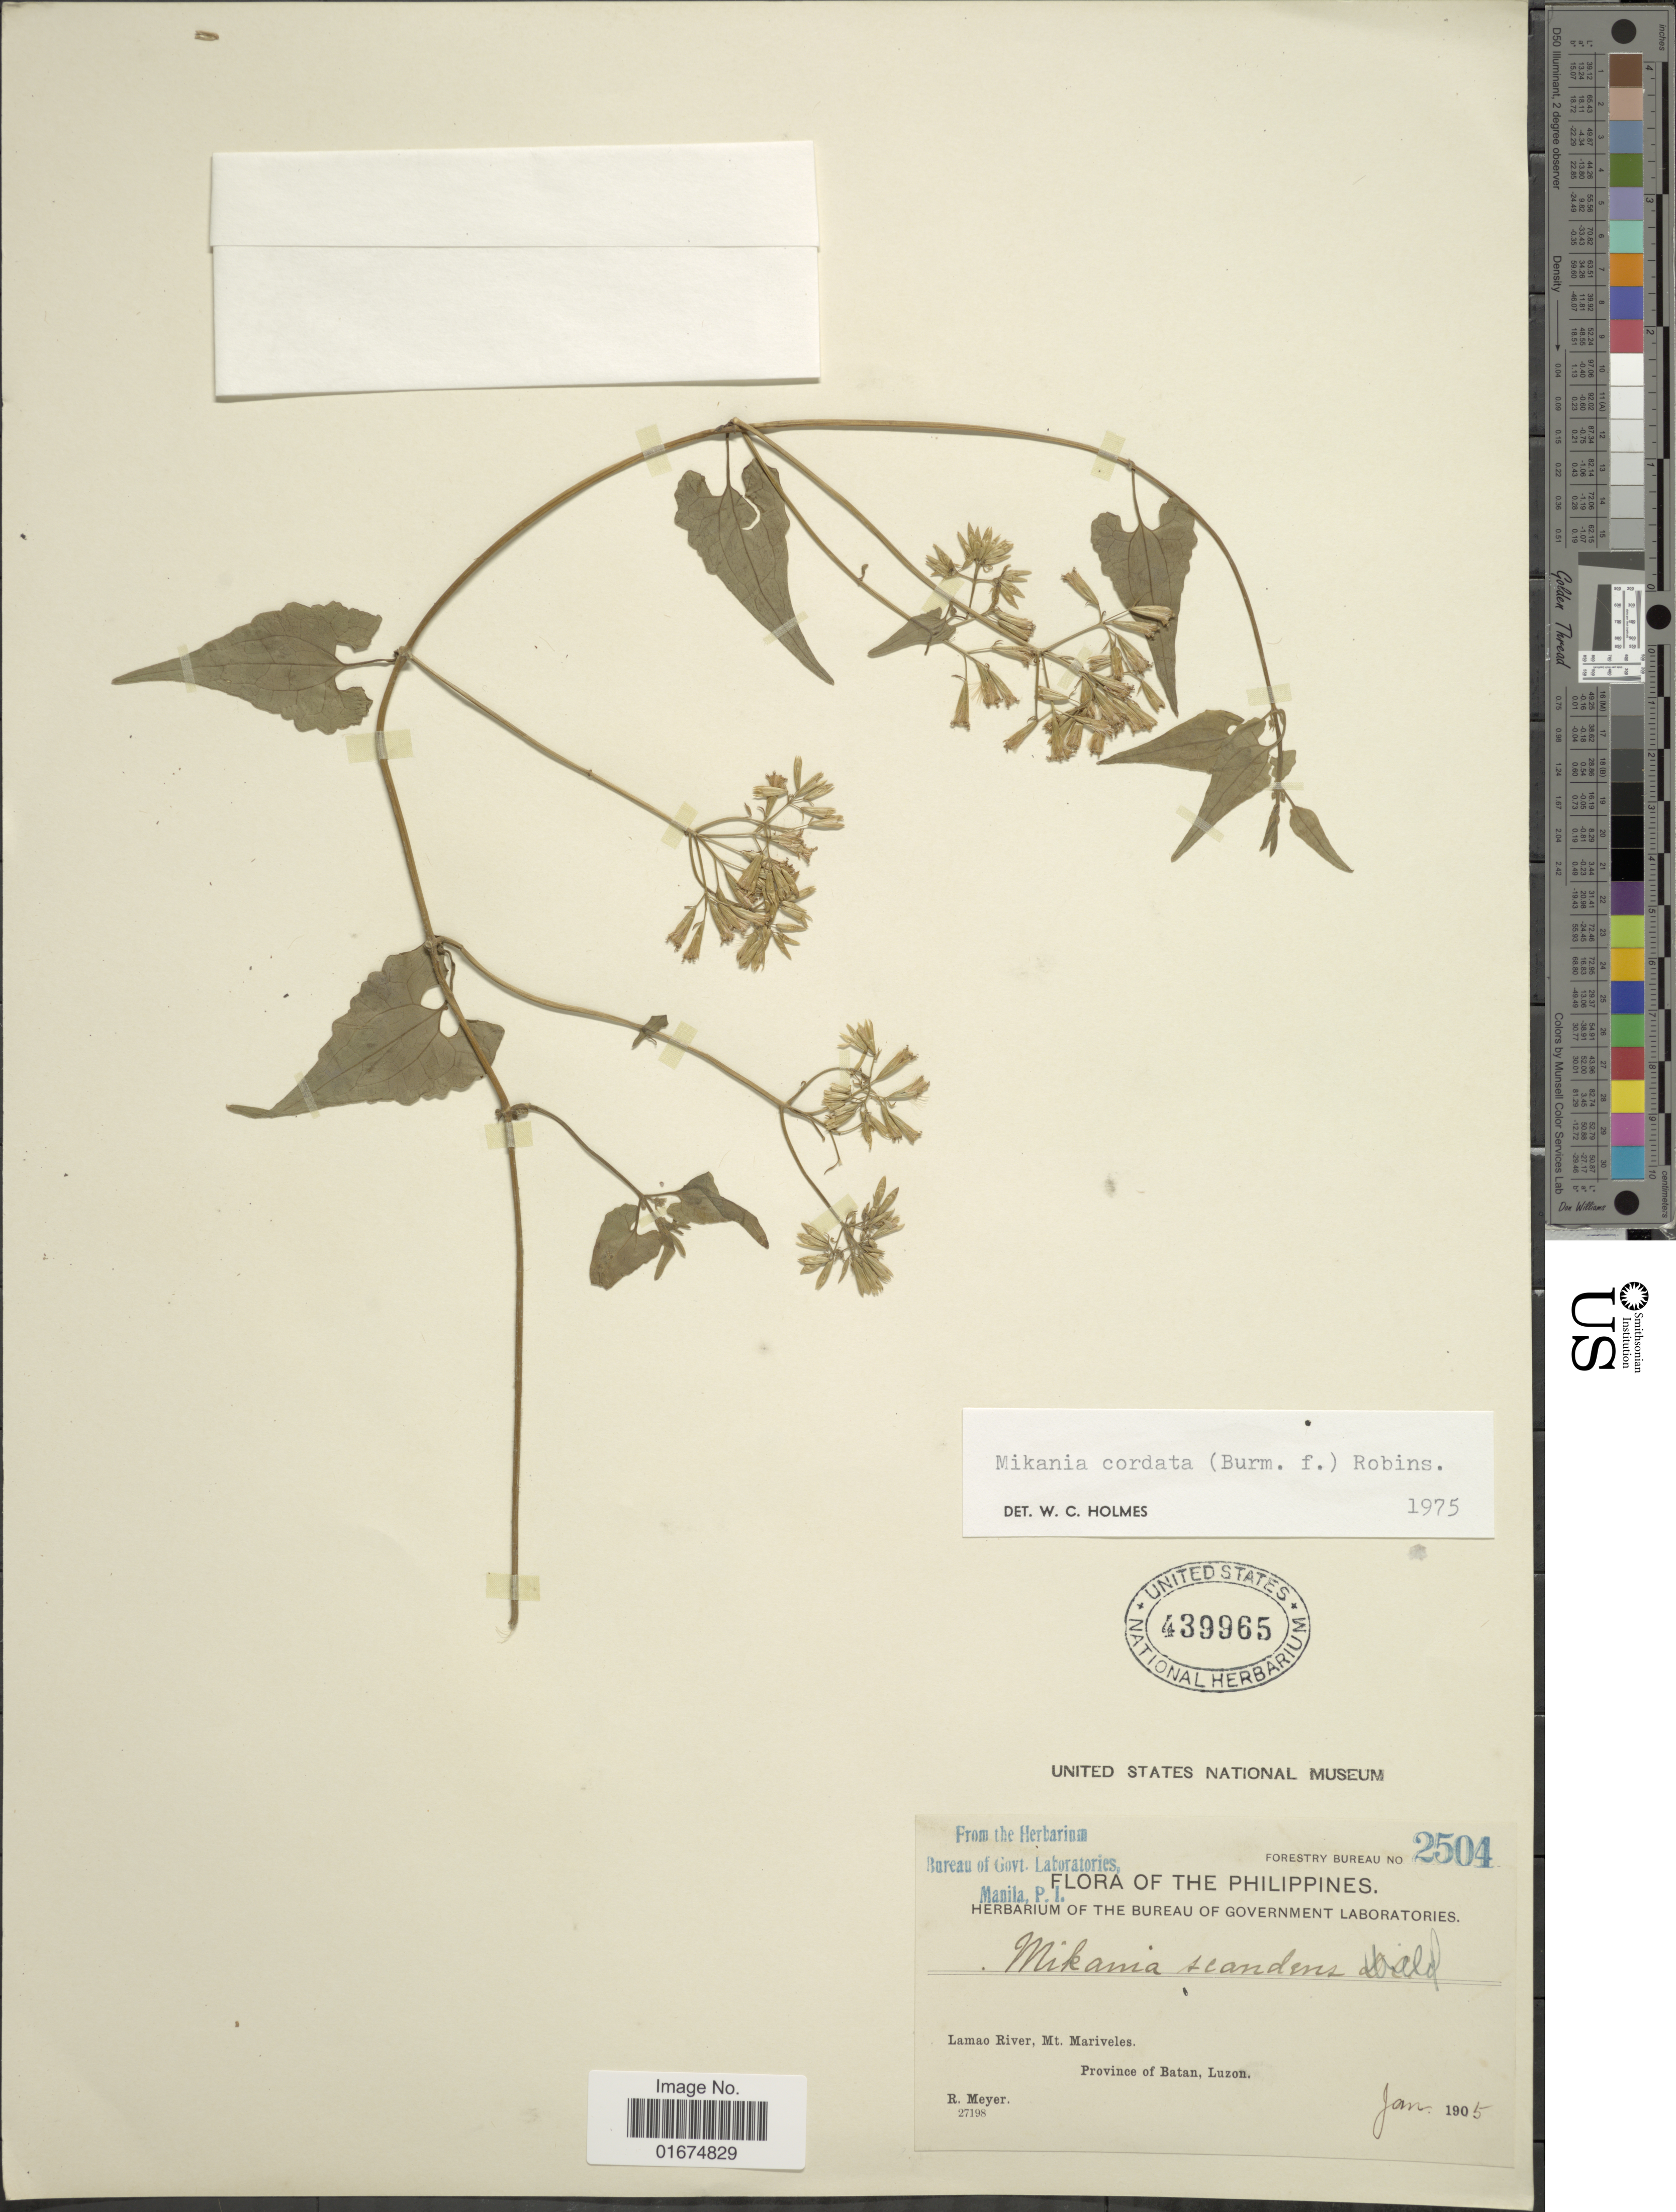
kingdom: Plantae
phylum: Tracheophyta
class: Magnoliopsida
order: Asterales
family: Asteraceae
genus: Mikania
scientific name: Mikania cordata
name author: (Burm. f.) B.L. Rob.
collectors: R. Meyer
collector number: Forestry Bureau2504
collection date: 1905-01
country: Philippines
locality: Lamao River, Mt. Mariveles, Province of Batan, Luzon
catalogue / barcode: US 439965